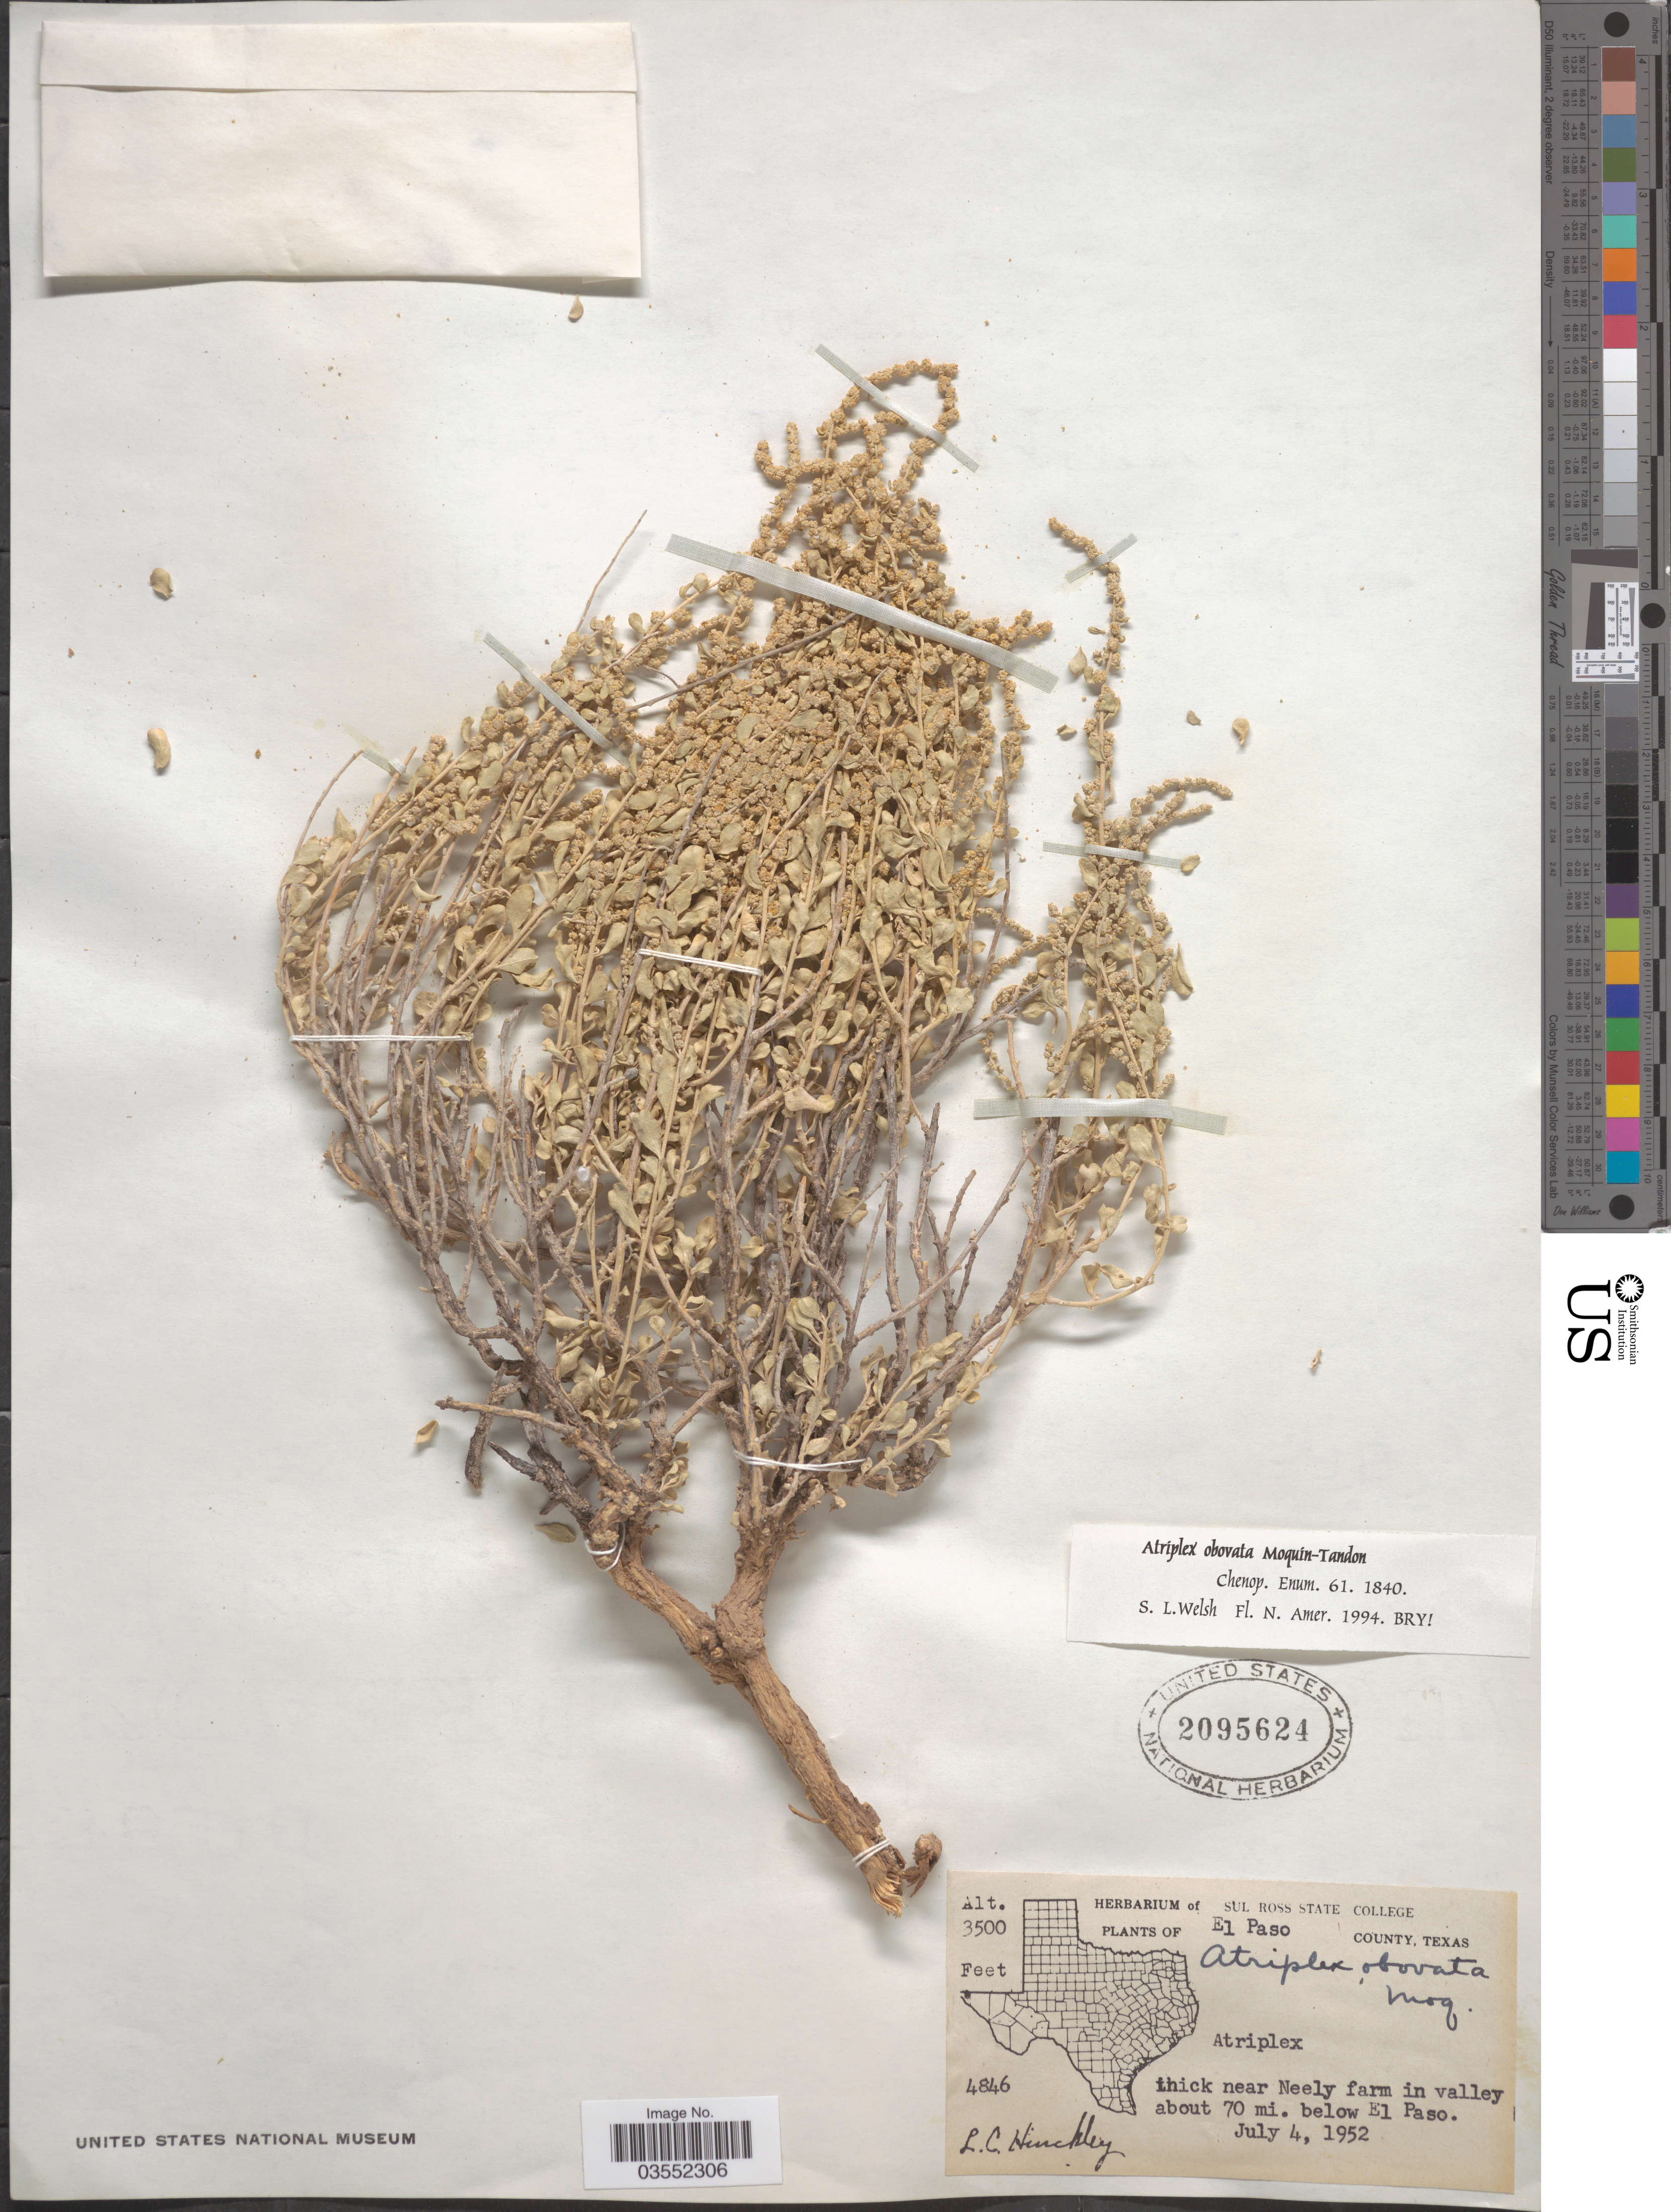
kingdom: Plantae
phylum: Tracheophyta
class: Magnoliopsida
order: Caryophyllales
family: Amaranthaceae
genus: Atriplex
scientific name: Atriplex obovata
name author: Moq.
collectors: L. Hinckley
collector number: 4846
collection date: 1952-07-04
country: United States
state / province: Texas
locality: El Paso County. Thick near Neely farm in valley about 70 mi. below El Paso.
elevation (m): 1067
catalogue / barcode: US 2095624